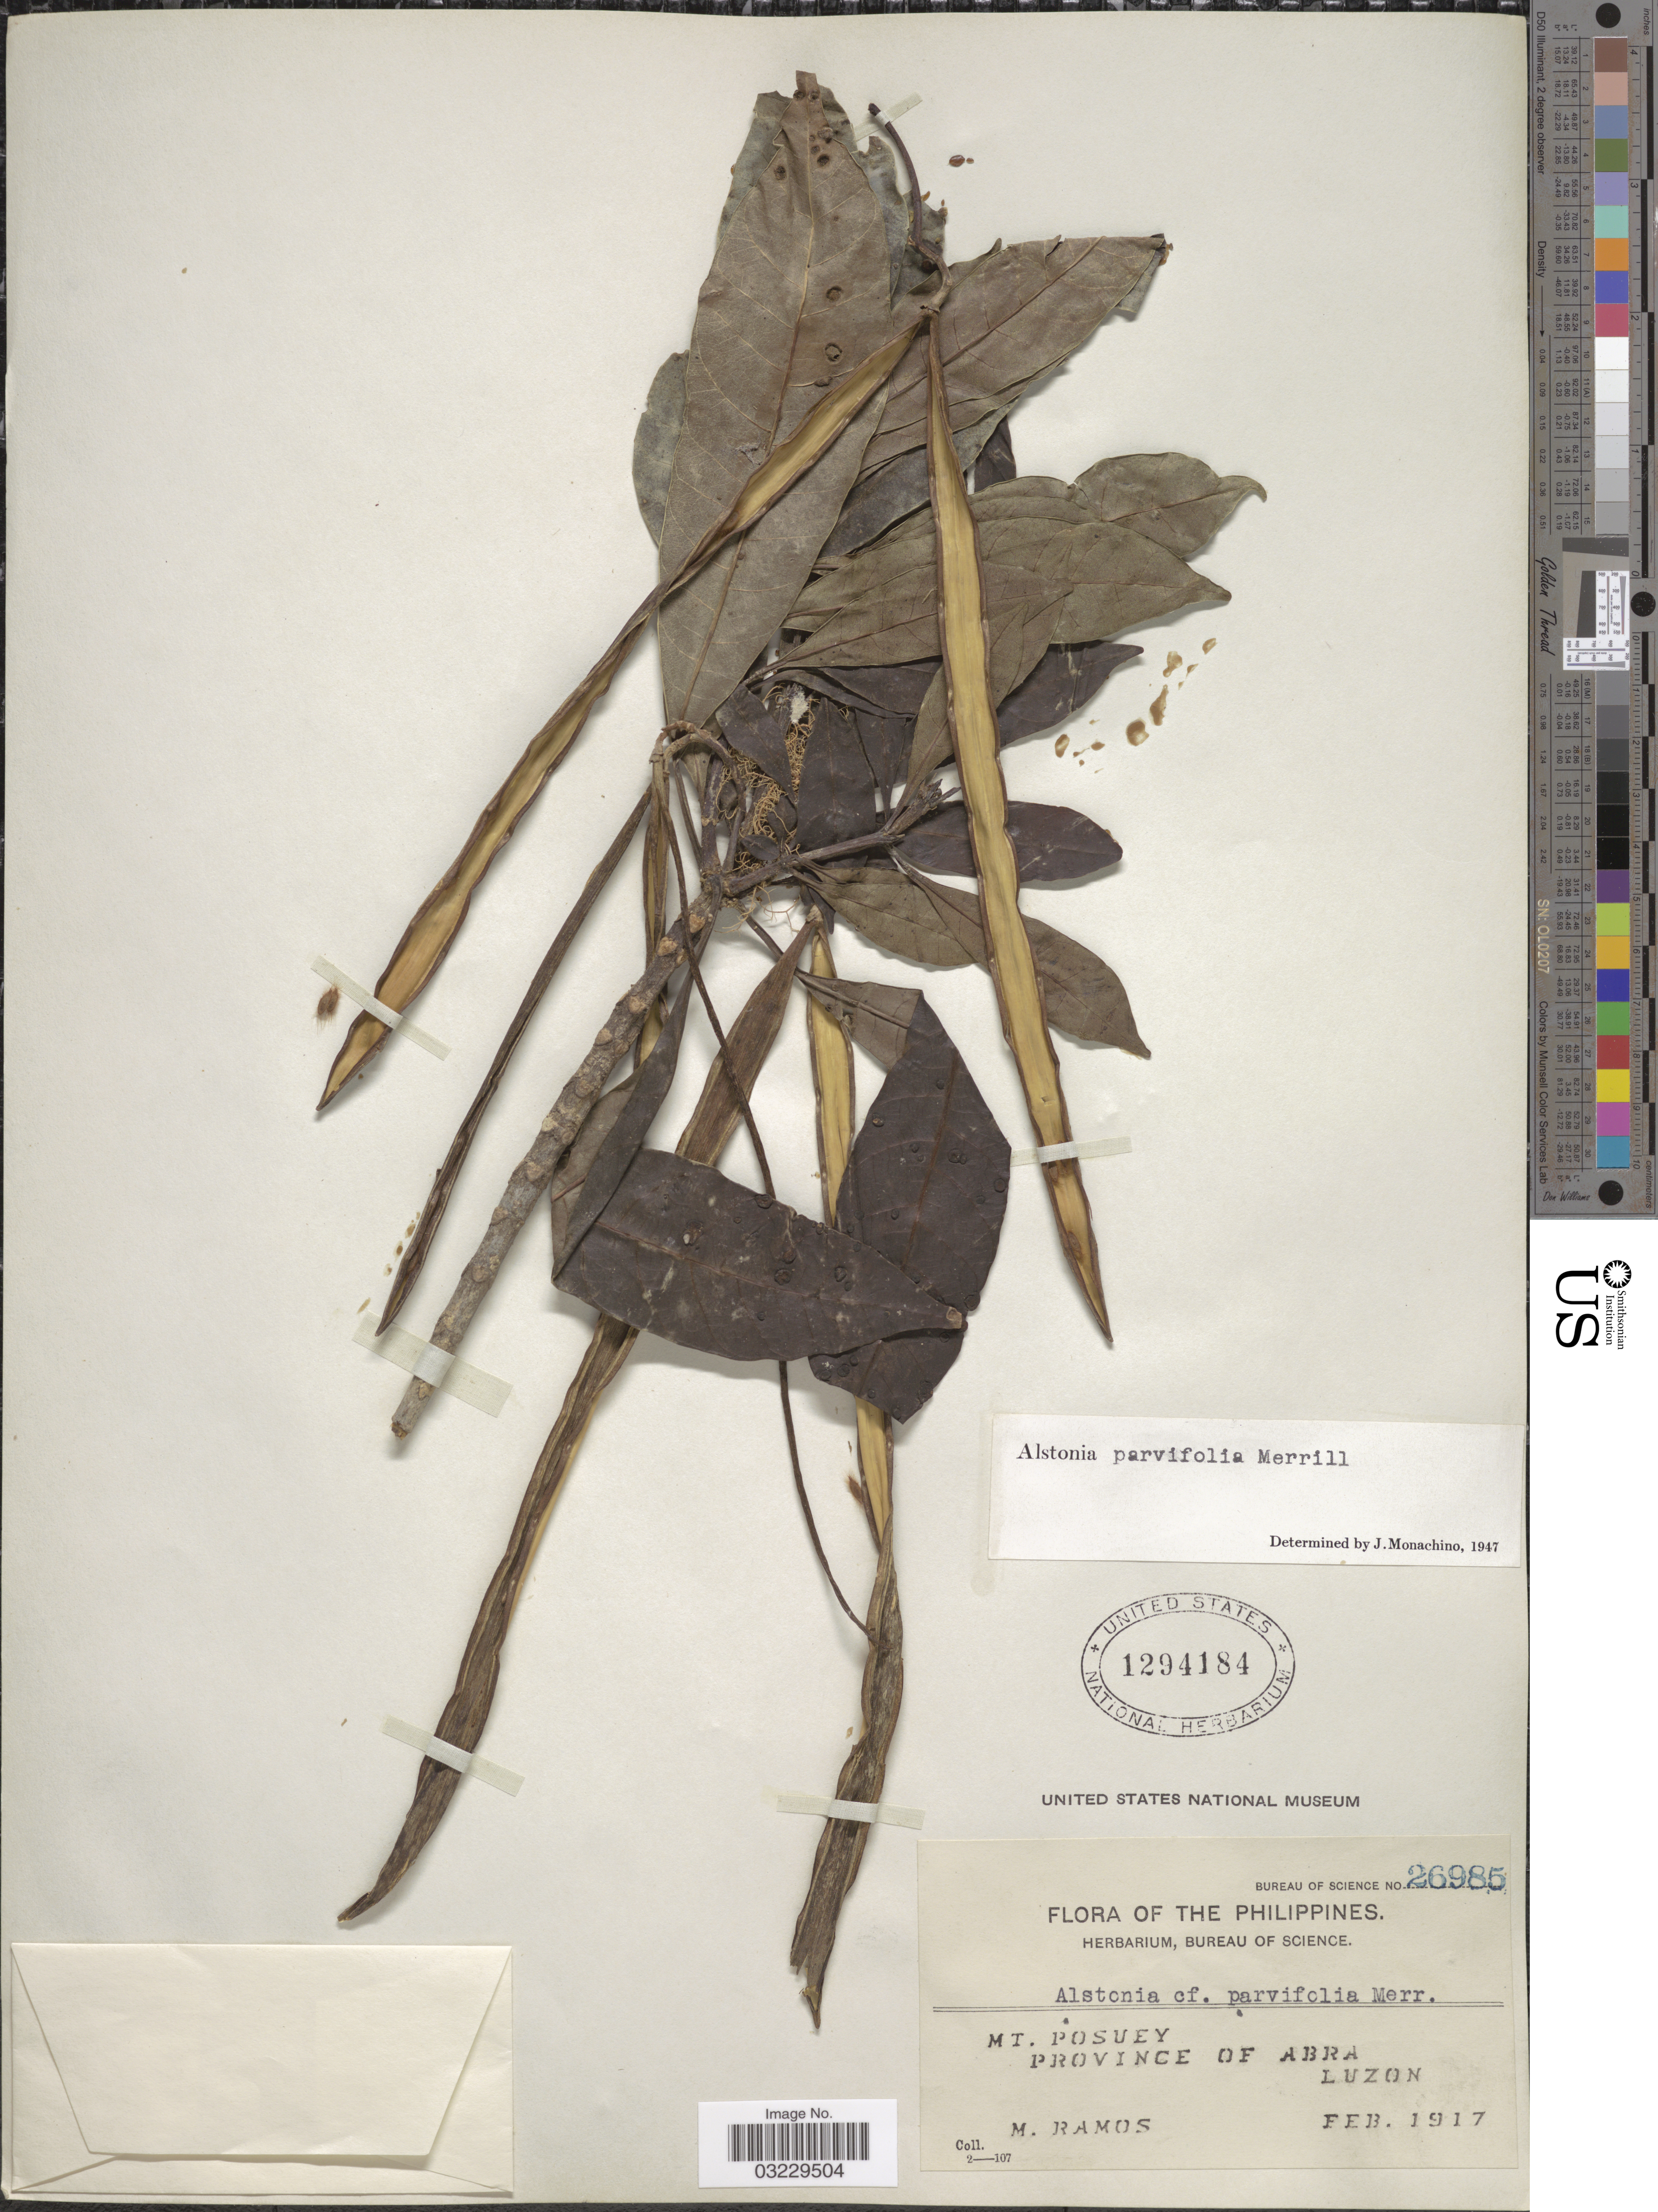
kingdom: Plantae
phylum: Tracheophyta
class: Magnoliopsida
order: Gentianales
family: Apocynaceae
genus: Alstonia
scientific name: Alstonia parvifolia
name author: Merr.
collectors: M. Ramos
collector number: Bureau of science 26985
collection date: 1917-02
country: Philippines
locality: Mt. Posuey, Province of Abra, Luzon.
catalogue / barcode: US 1294184